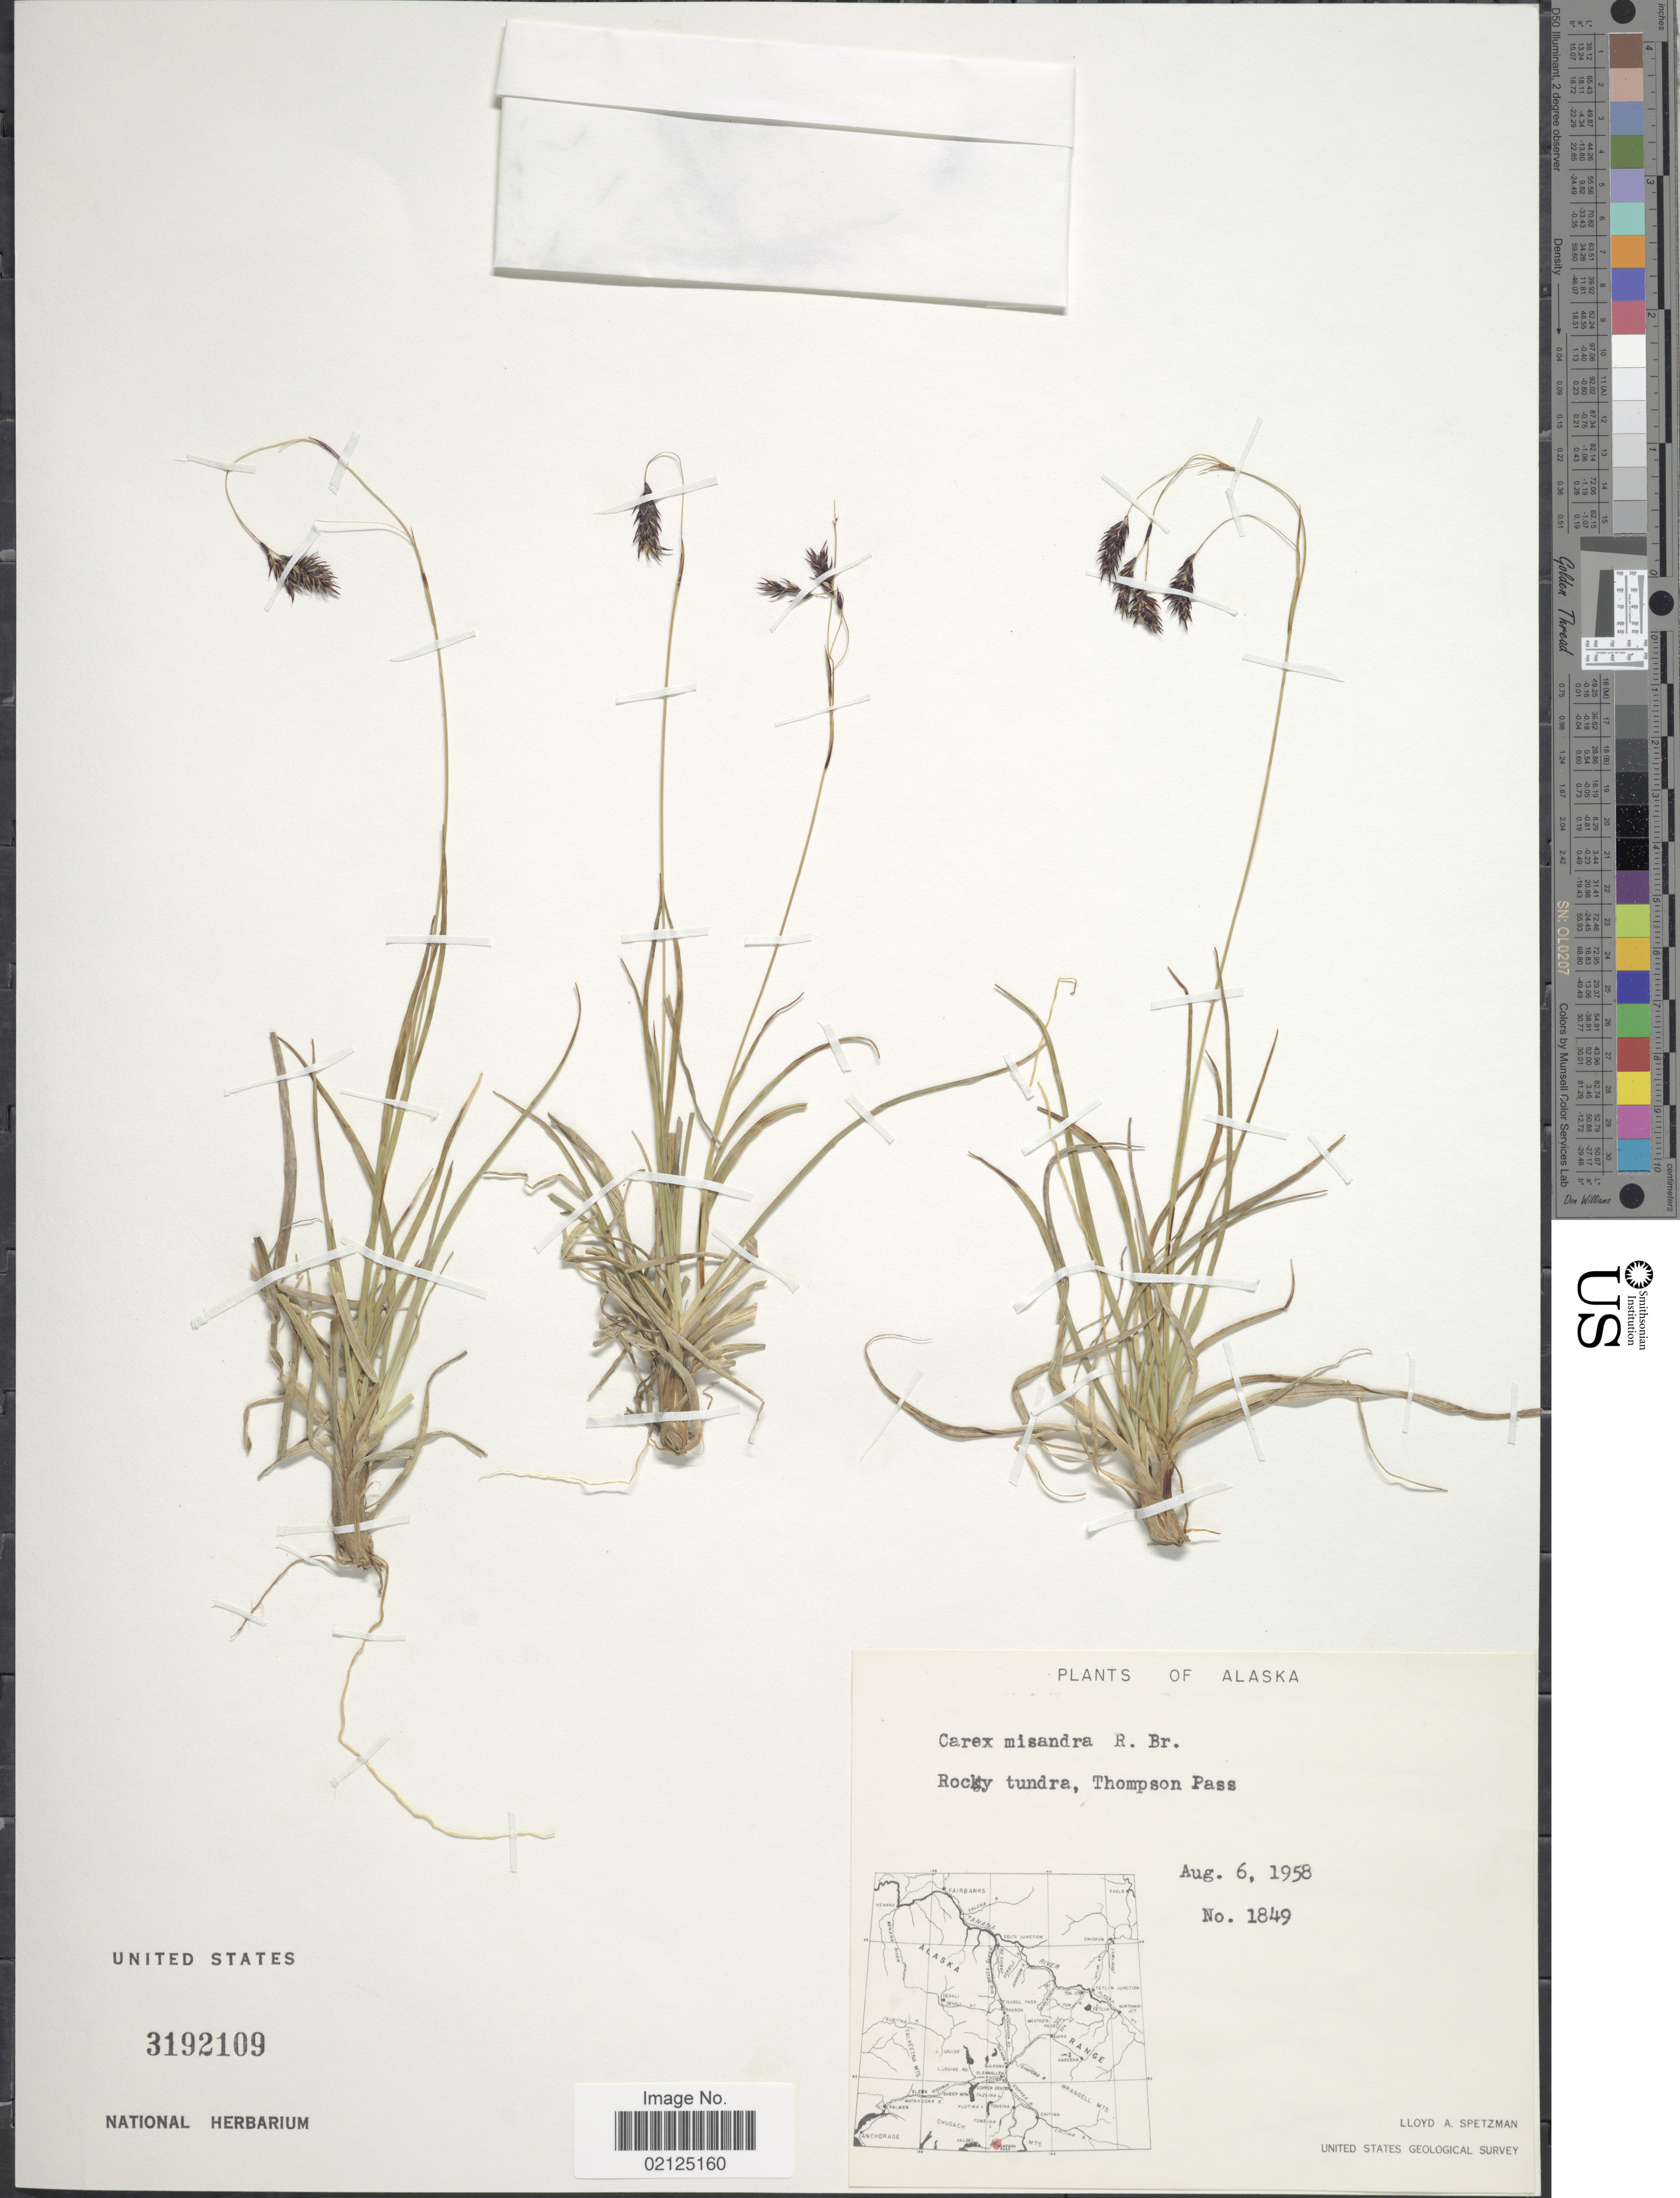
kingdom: Plantae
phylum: Tracheophyta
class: Liliopsida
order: Poales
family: Cyperaceae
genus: Carex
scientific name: Carex fuliginosa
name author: Schkuhr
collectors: L. Spetzman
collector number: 1849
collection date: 1958-08-06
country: United States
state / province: Alaska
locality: Rocky tundra, Thompson Pass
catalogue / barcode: US 3192109